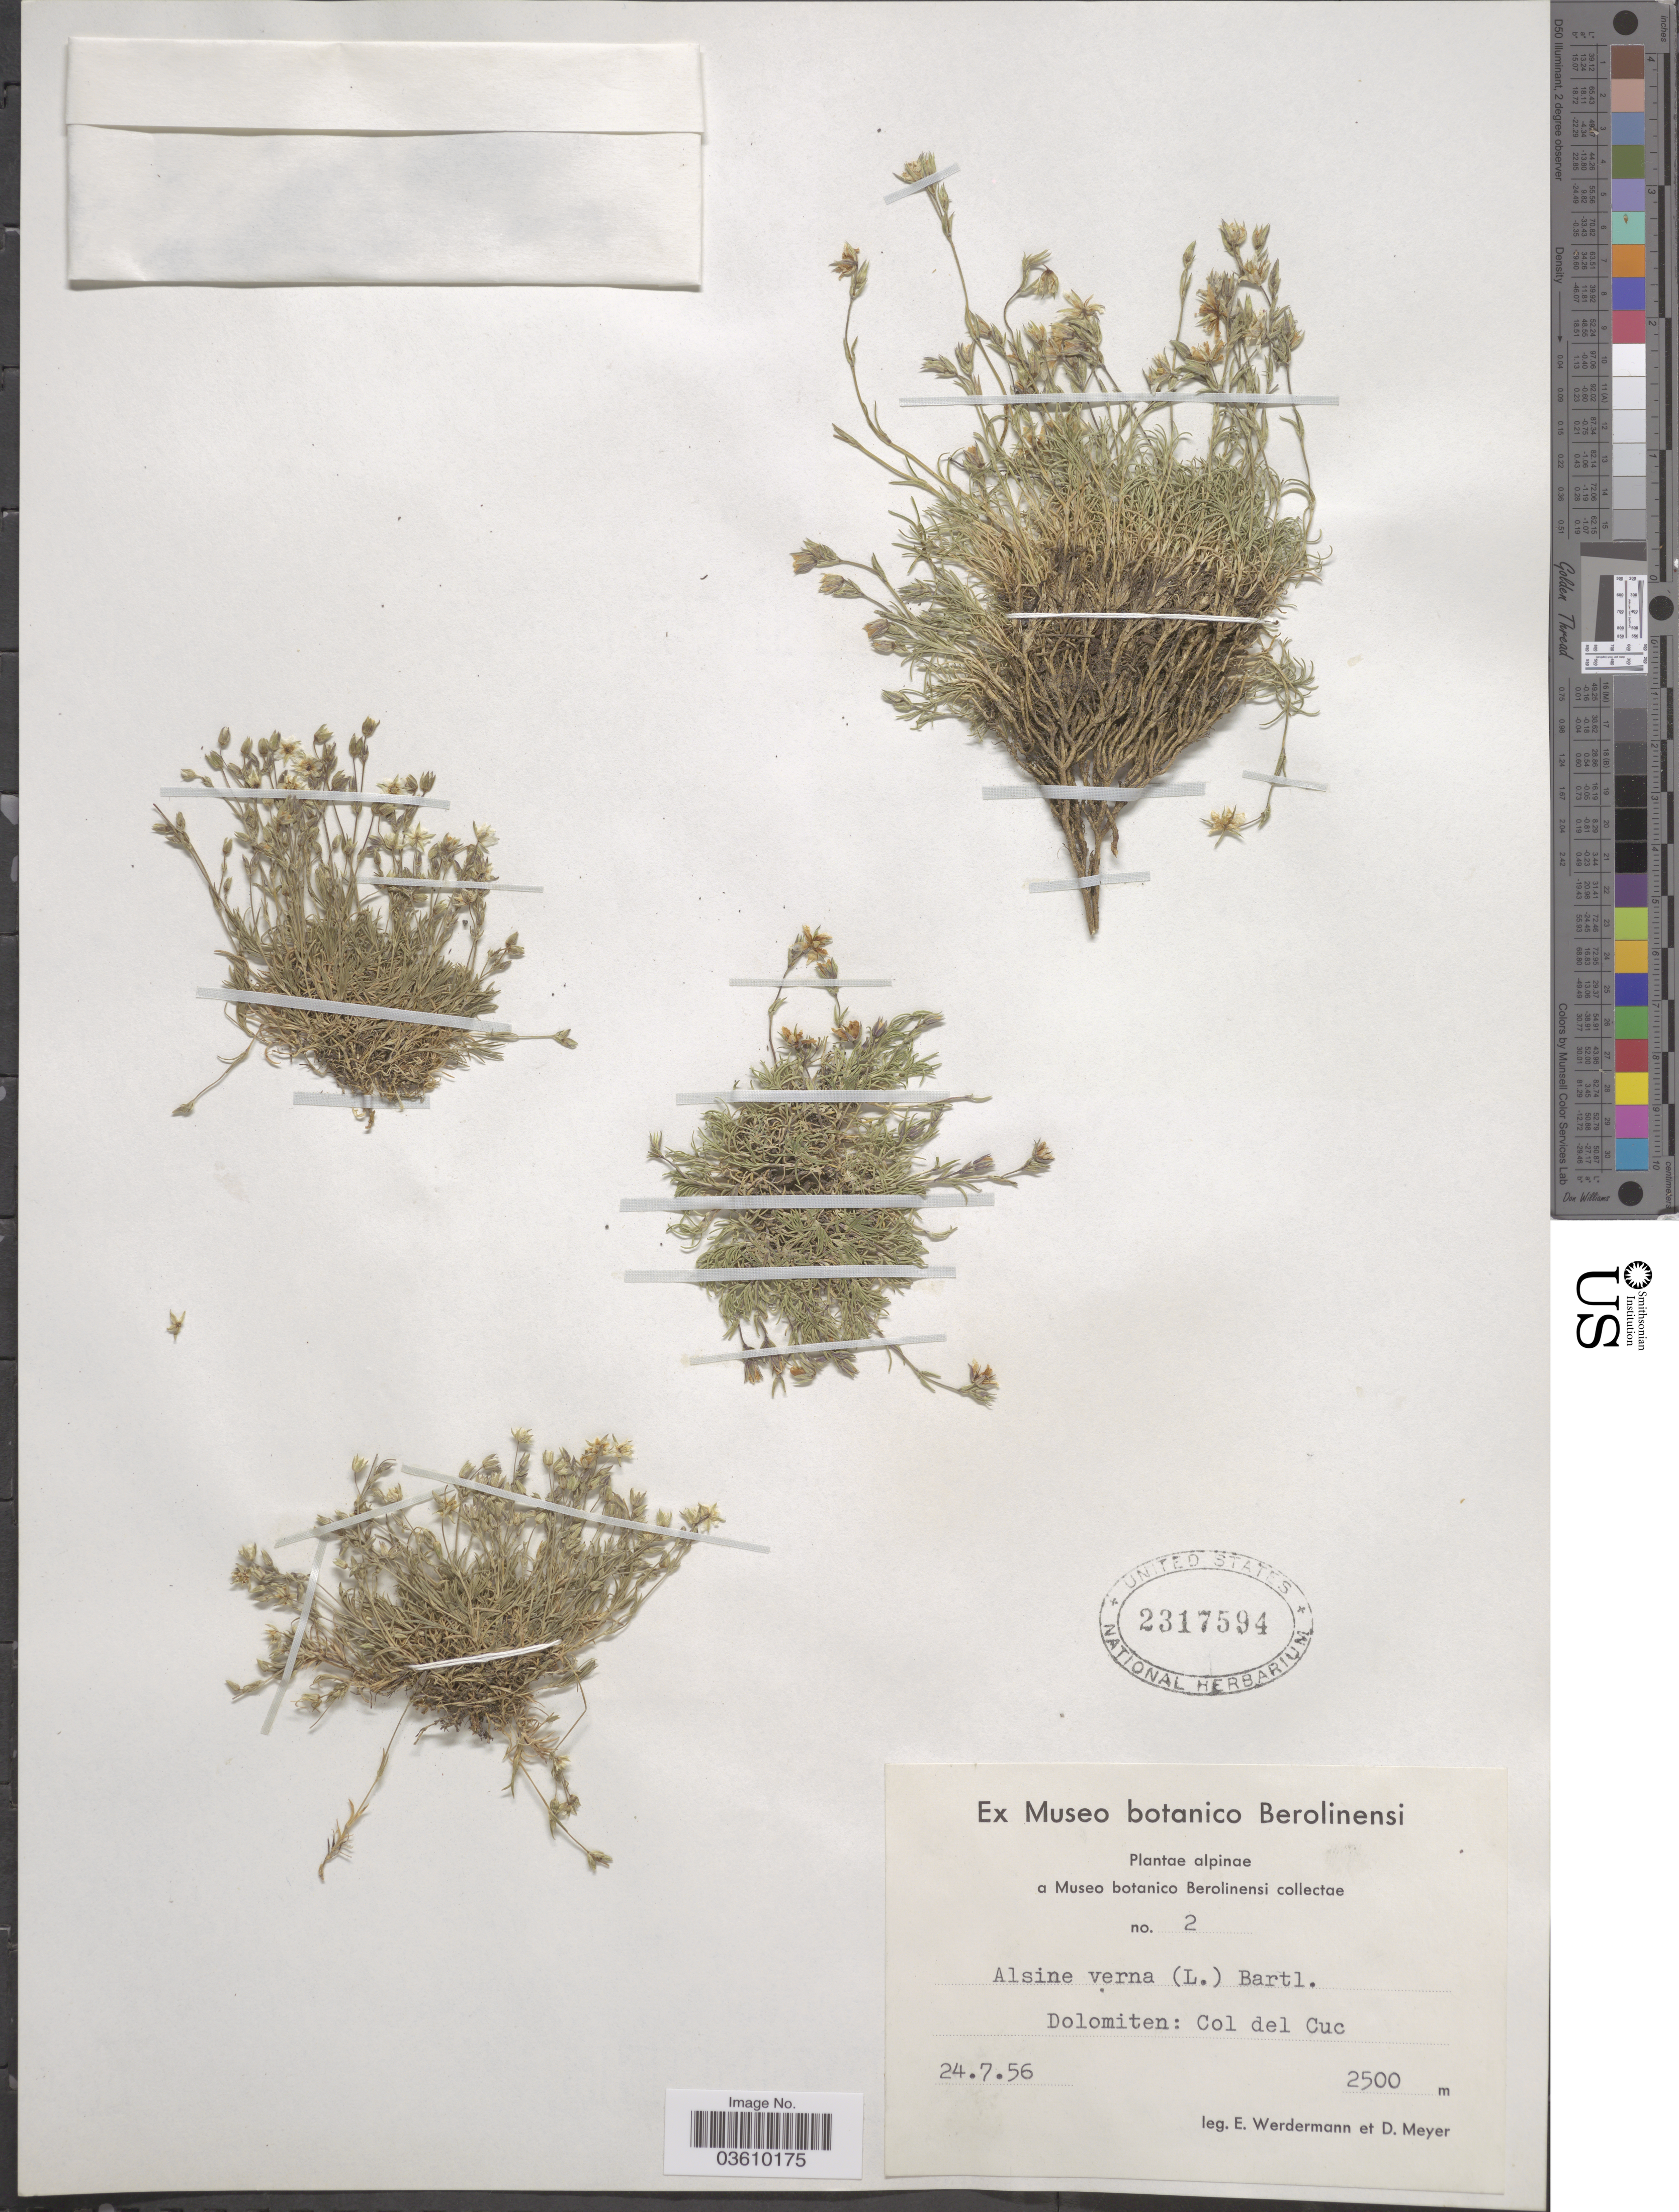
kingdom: Plantae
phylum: Tracheophyta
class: Magnoliopsida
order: Caryophyllales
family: Caryophyllaceae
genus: Stellaria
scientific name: Stellaria verna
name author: (L.) MacMill.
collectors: E. Werdermann & D. Meyer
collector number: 2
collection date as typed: Transcribed d/m/y: 24/7/56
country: Italy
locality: Alpinae. Dolomiten: Col del Cuc.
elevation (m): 2500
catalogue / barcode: US 2317594